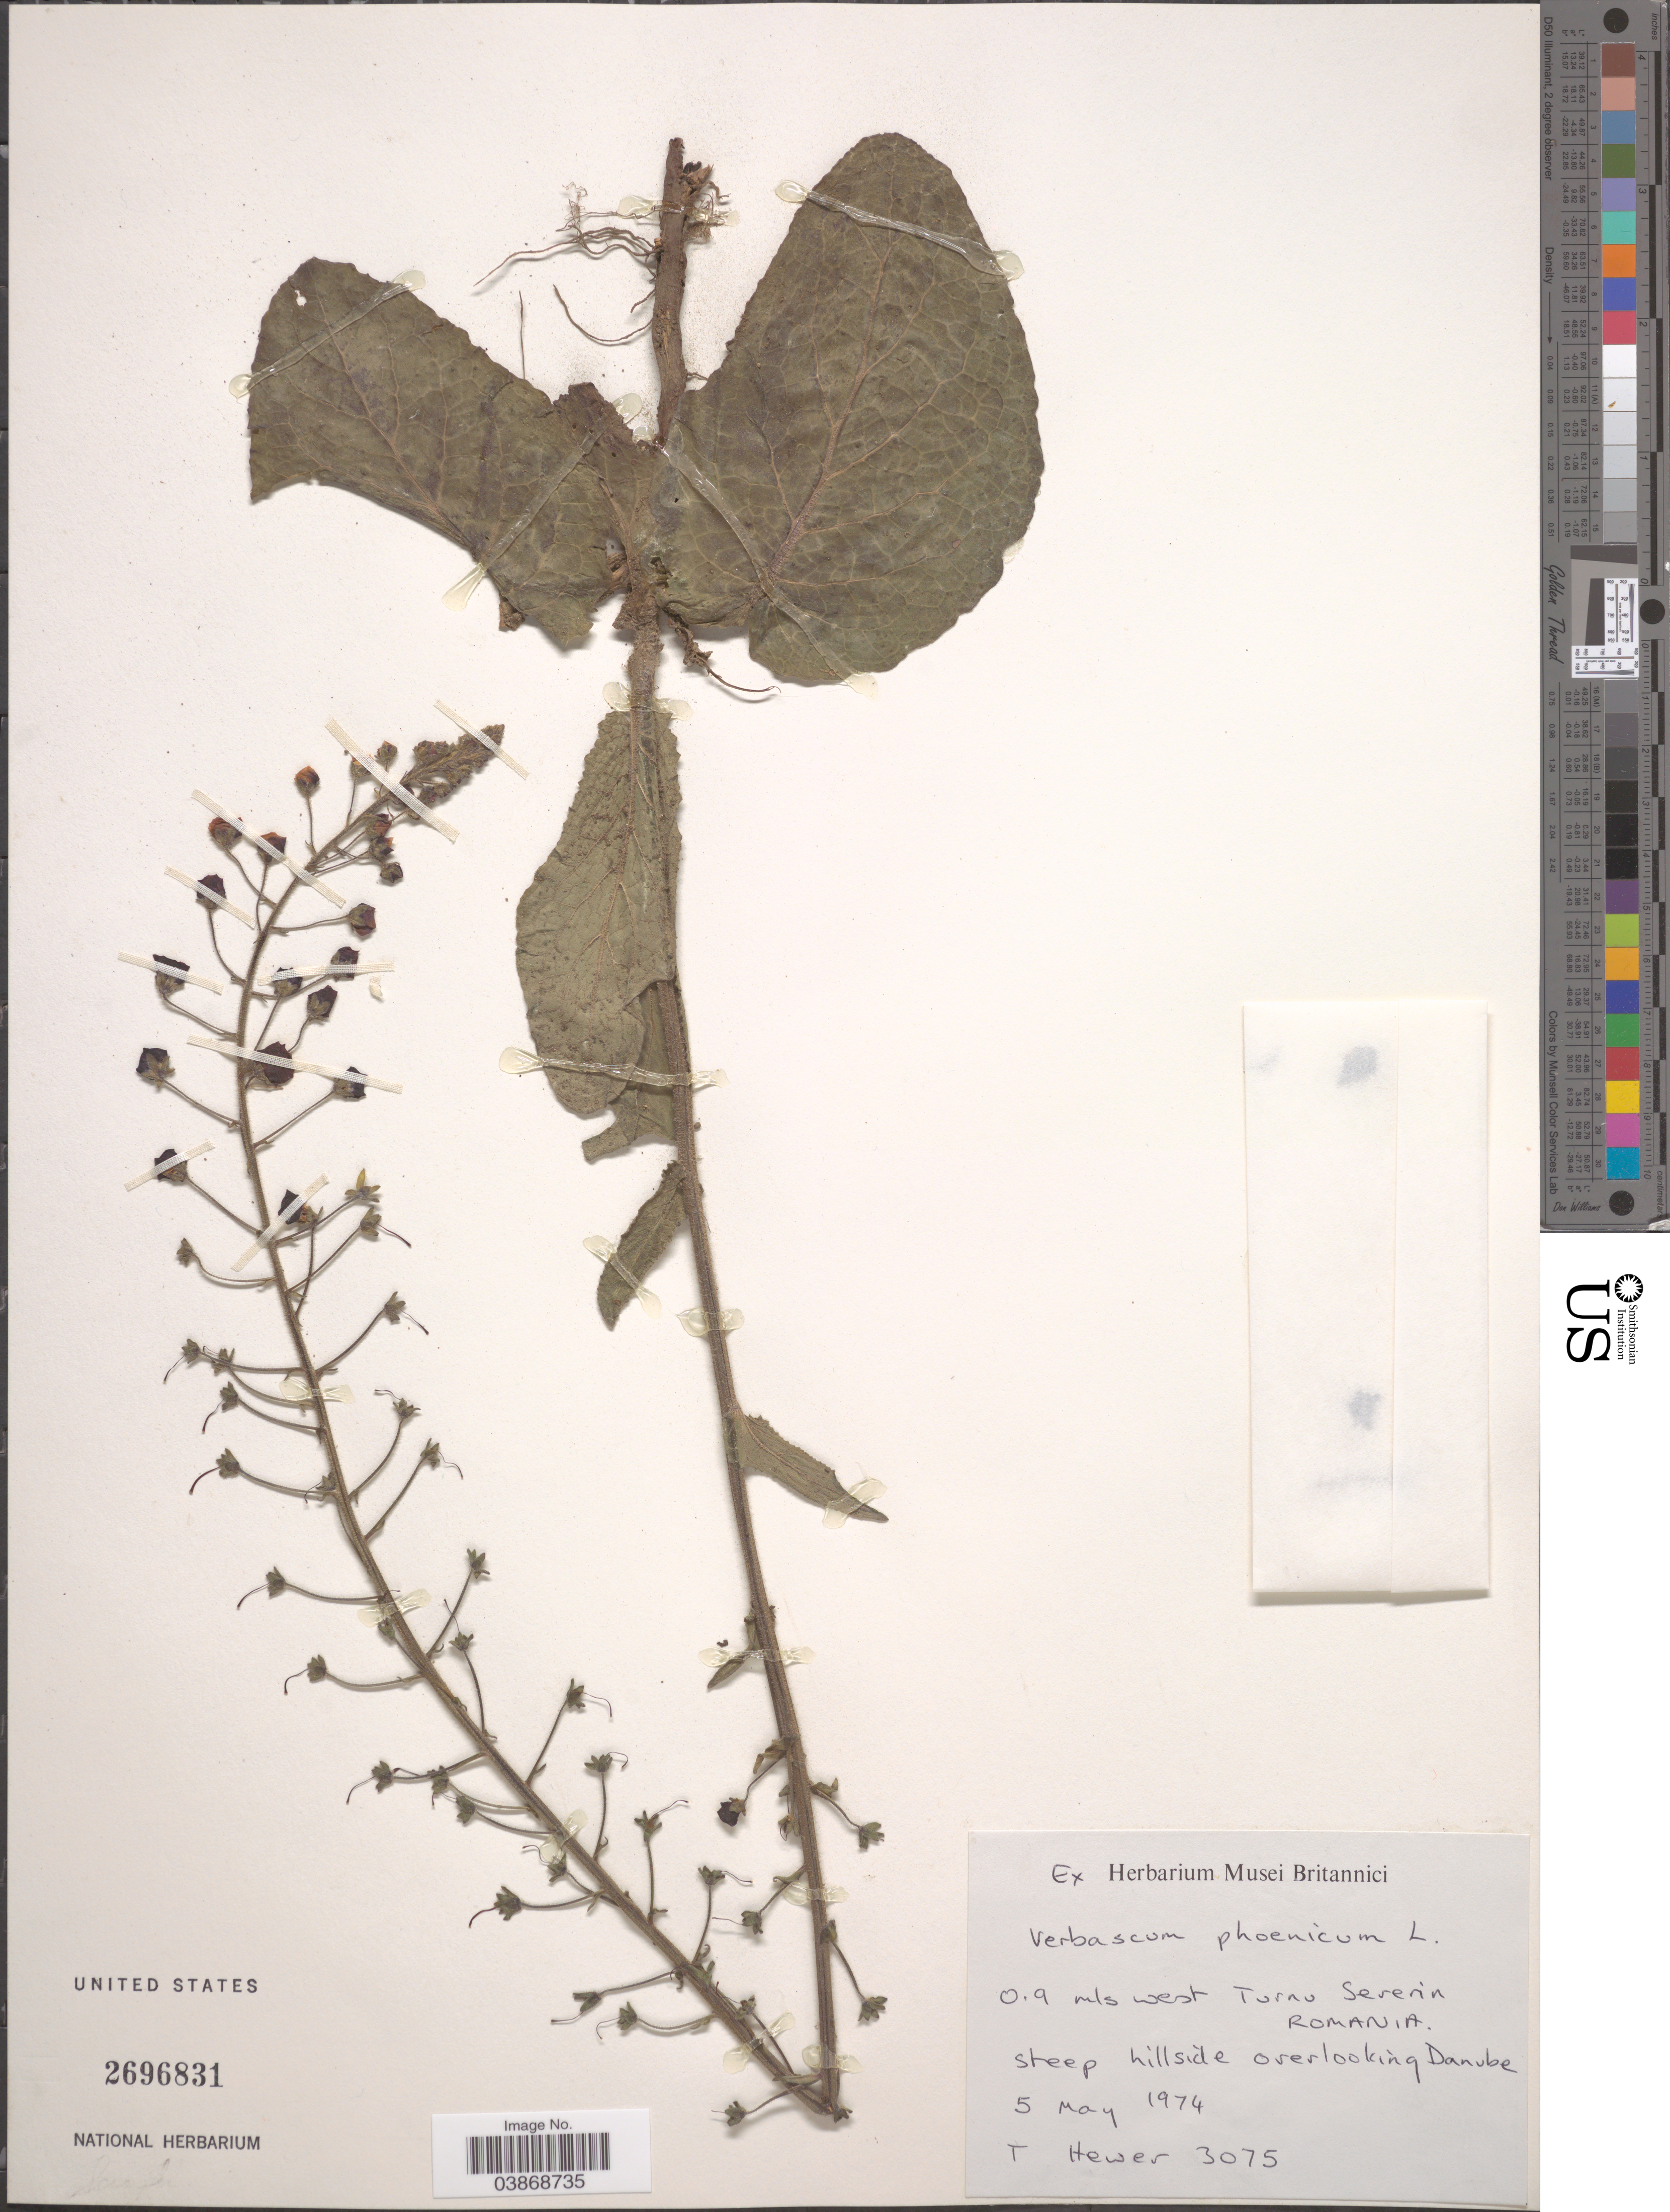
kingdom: Plantae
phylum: Tracheophyta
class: Magnoliopsida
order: Lamiales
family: Scrophulariaceae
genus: Verbascum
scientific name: Verbascum phoeniceum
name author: L.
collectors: T. Hewer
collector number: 3075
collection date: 1974-05-05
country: Romania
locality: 0.9 mls west Turn Severin. Steep hillside overlooking Danube.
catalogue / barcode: US 2696831